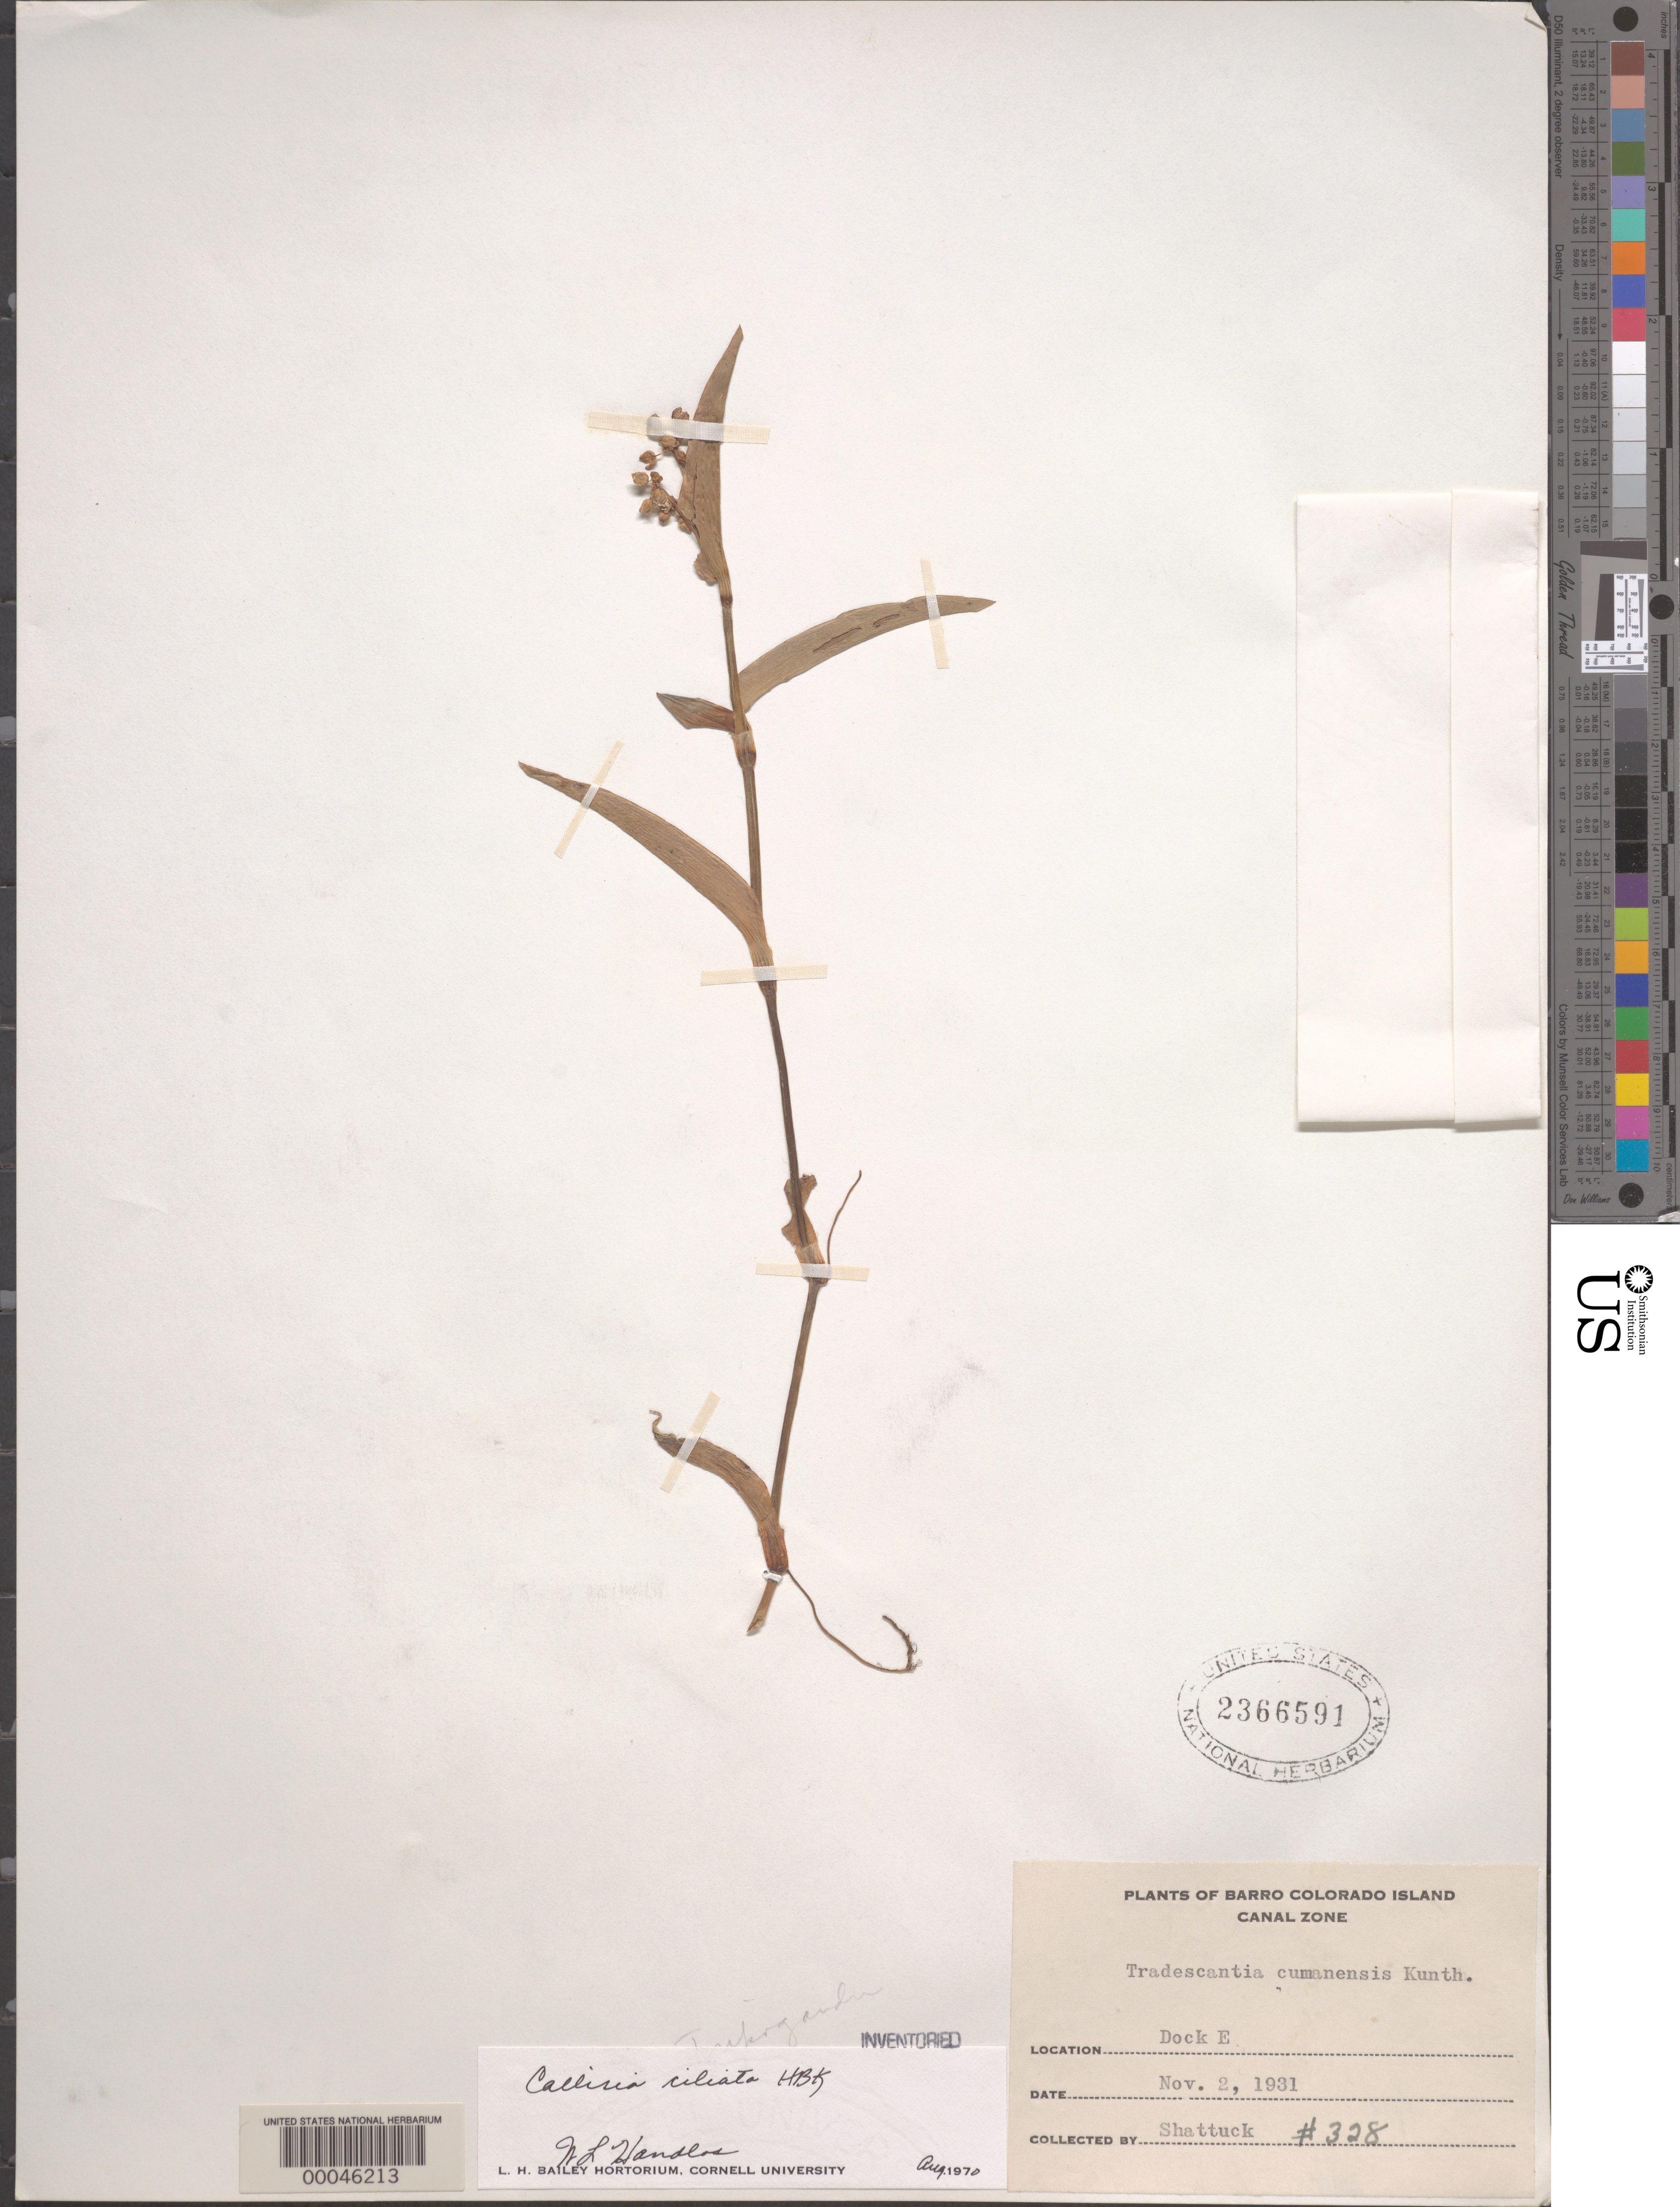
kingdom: Plantae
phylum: Tracheophyta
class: Liliopsida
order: Commelinales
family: Commelinaceae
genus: Callisia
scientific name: Callisia ciliata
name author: Kunth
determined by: Handlos, W. L.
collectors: O. Shattuck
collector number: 328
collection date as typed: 02 Nov 1931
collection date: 1931-11-02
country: Panama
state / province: Panamá Oeste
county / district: Canal Zone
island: Barro Colorado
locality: Barro Colorado I.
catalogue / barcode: US 2366591